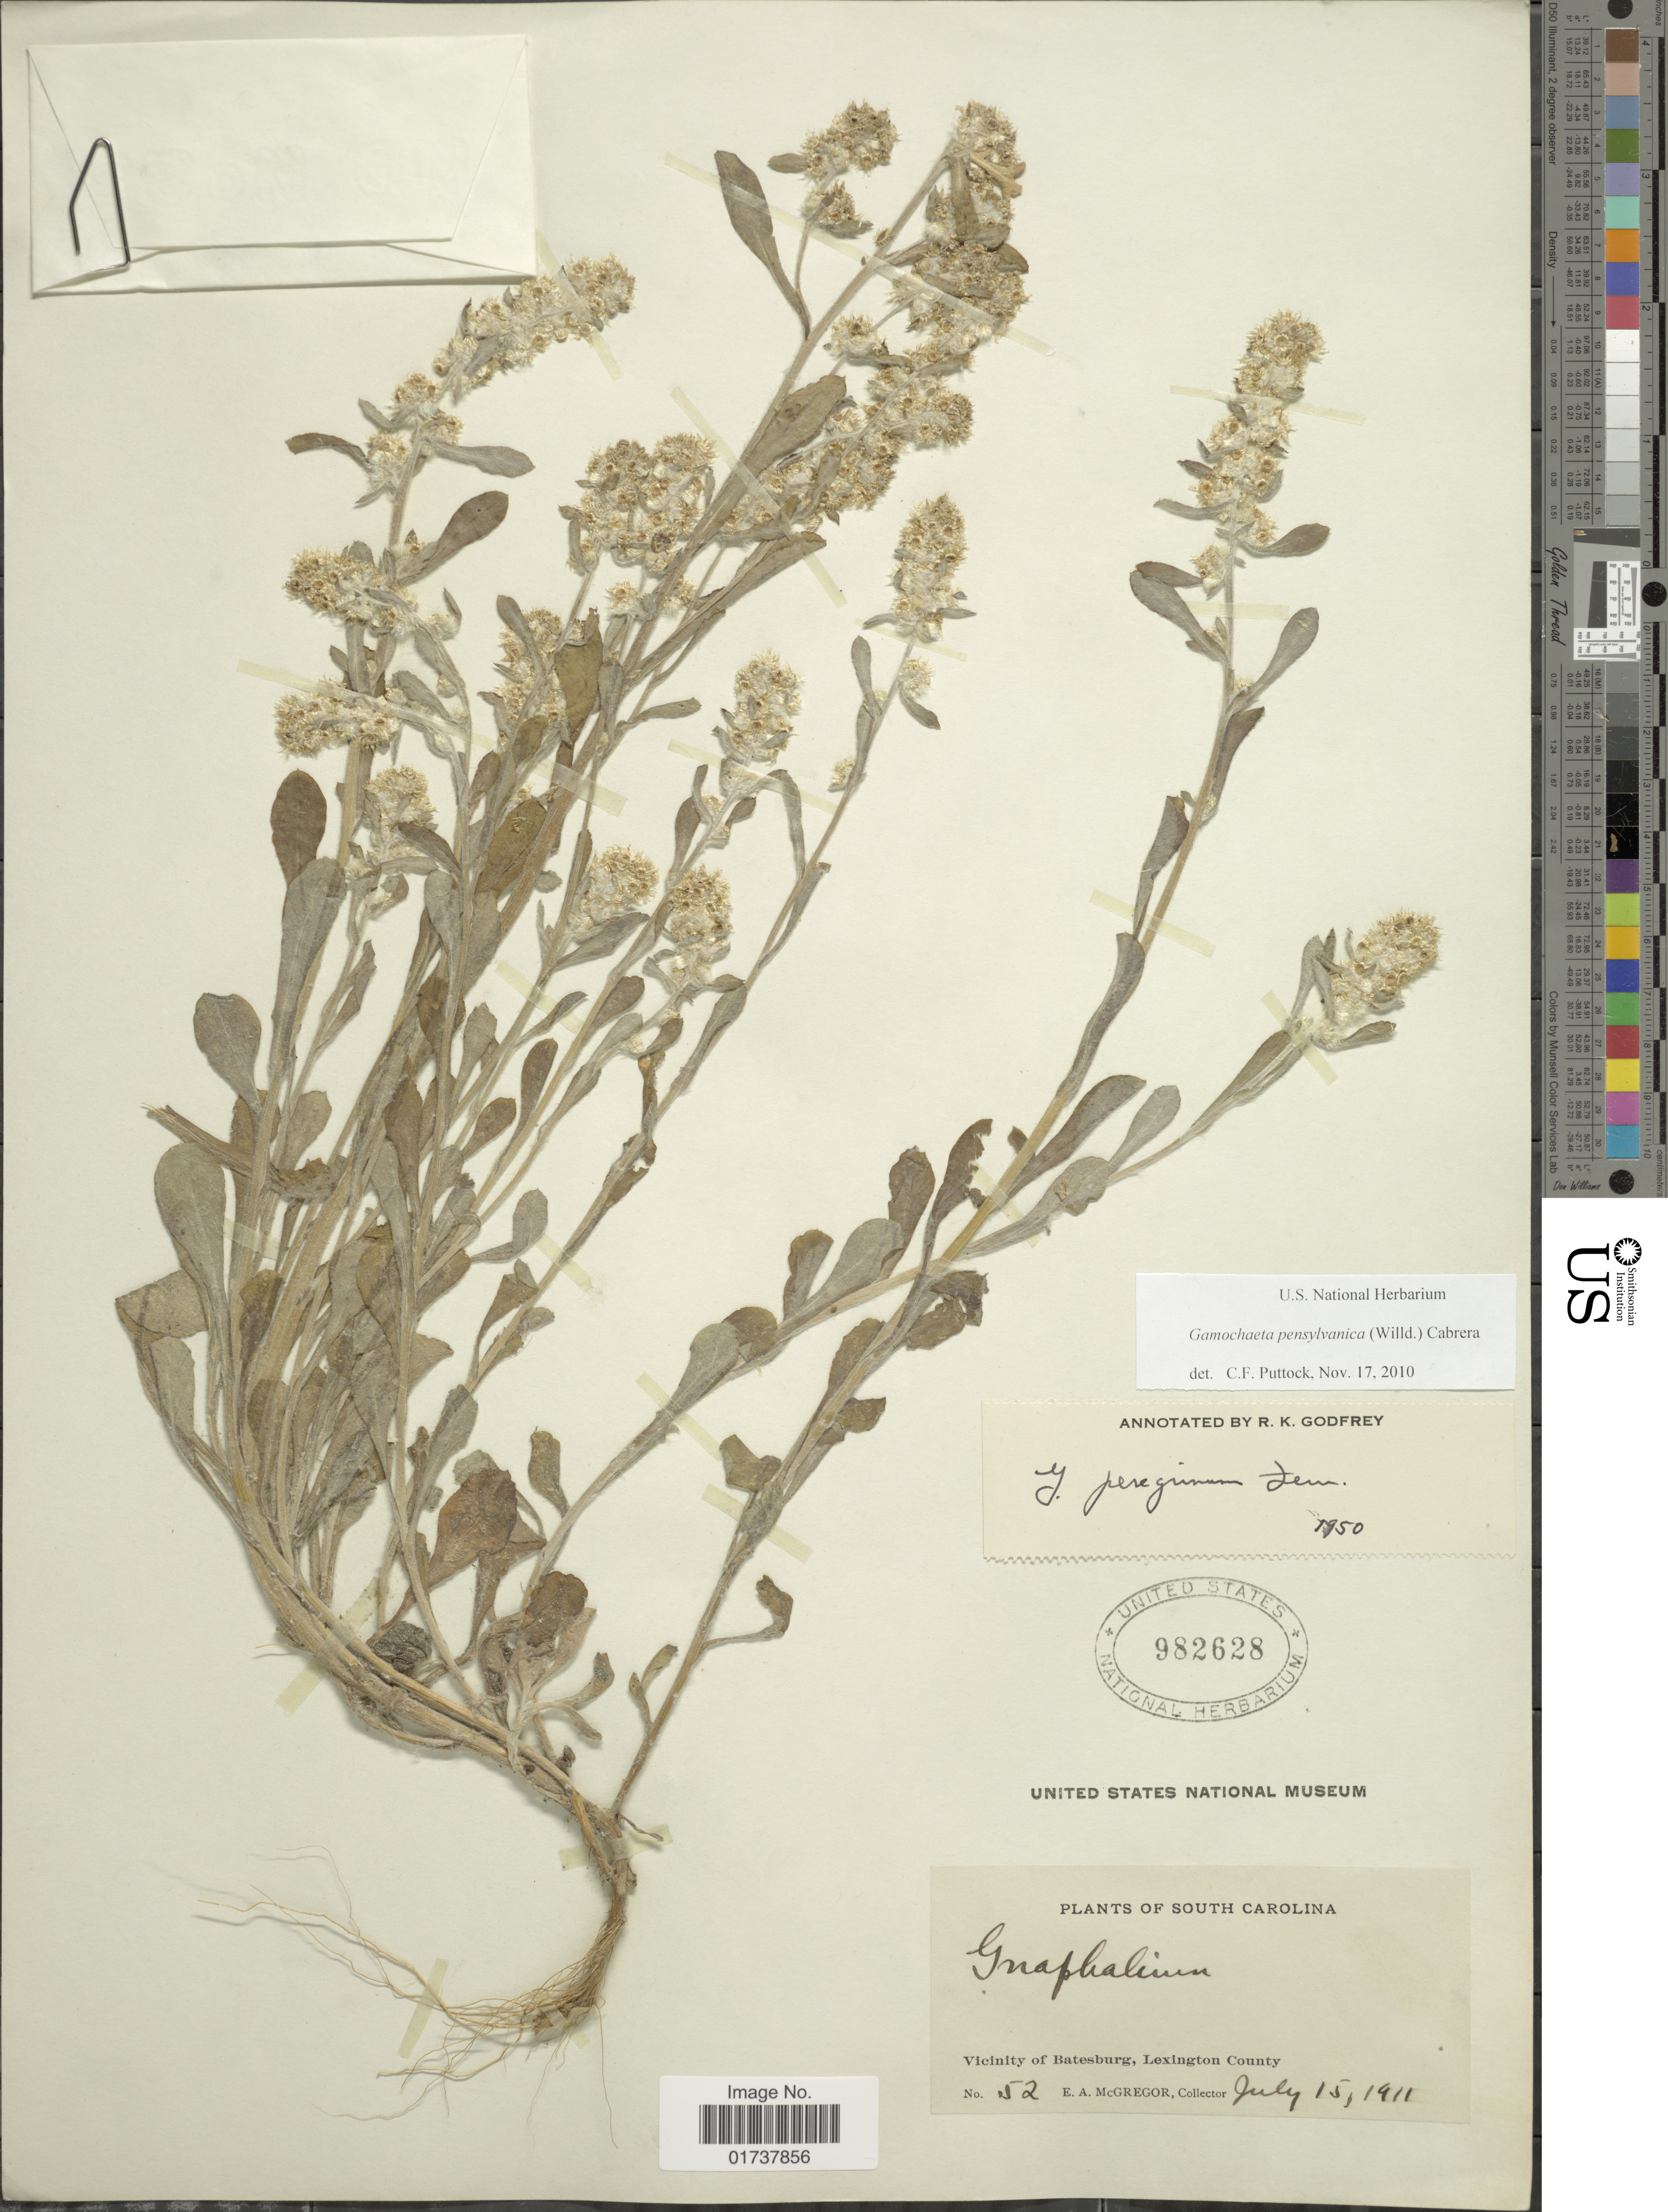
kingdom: Plantae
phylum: Tracheophyta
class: Magnoliopsida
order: Asterales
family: Asteraceae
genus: Gamochaeta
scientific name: Gamochaeta pensylvanica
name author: (Willd.) Cabrera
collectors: E. A. McGregor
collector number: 52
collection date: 1911-07-15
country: United States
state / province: South Carolina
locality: Vicinity of Batesburg, Lexington County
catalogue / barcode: US 982628